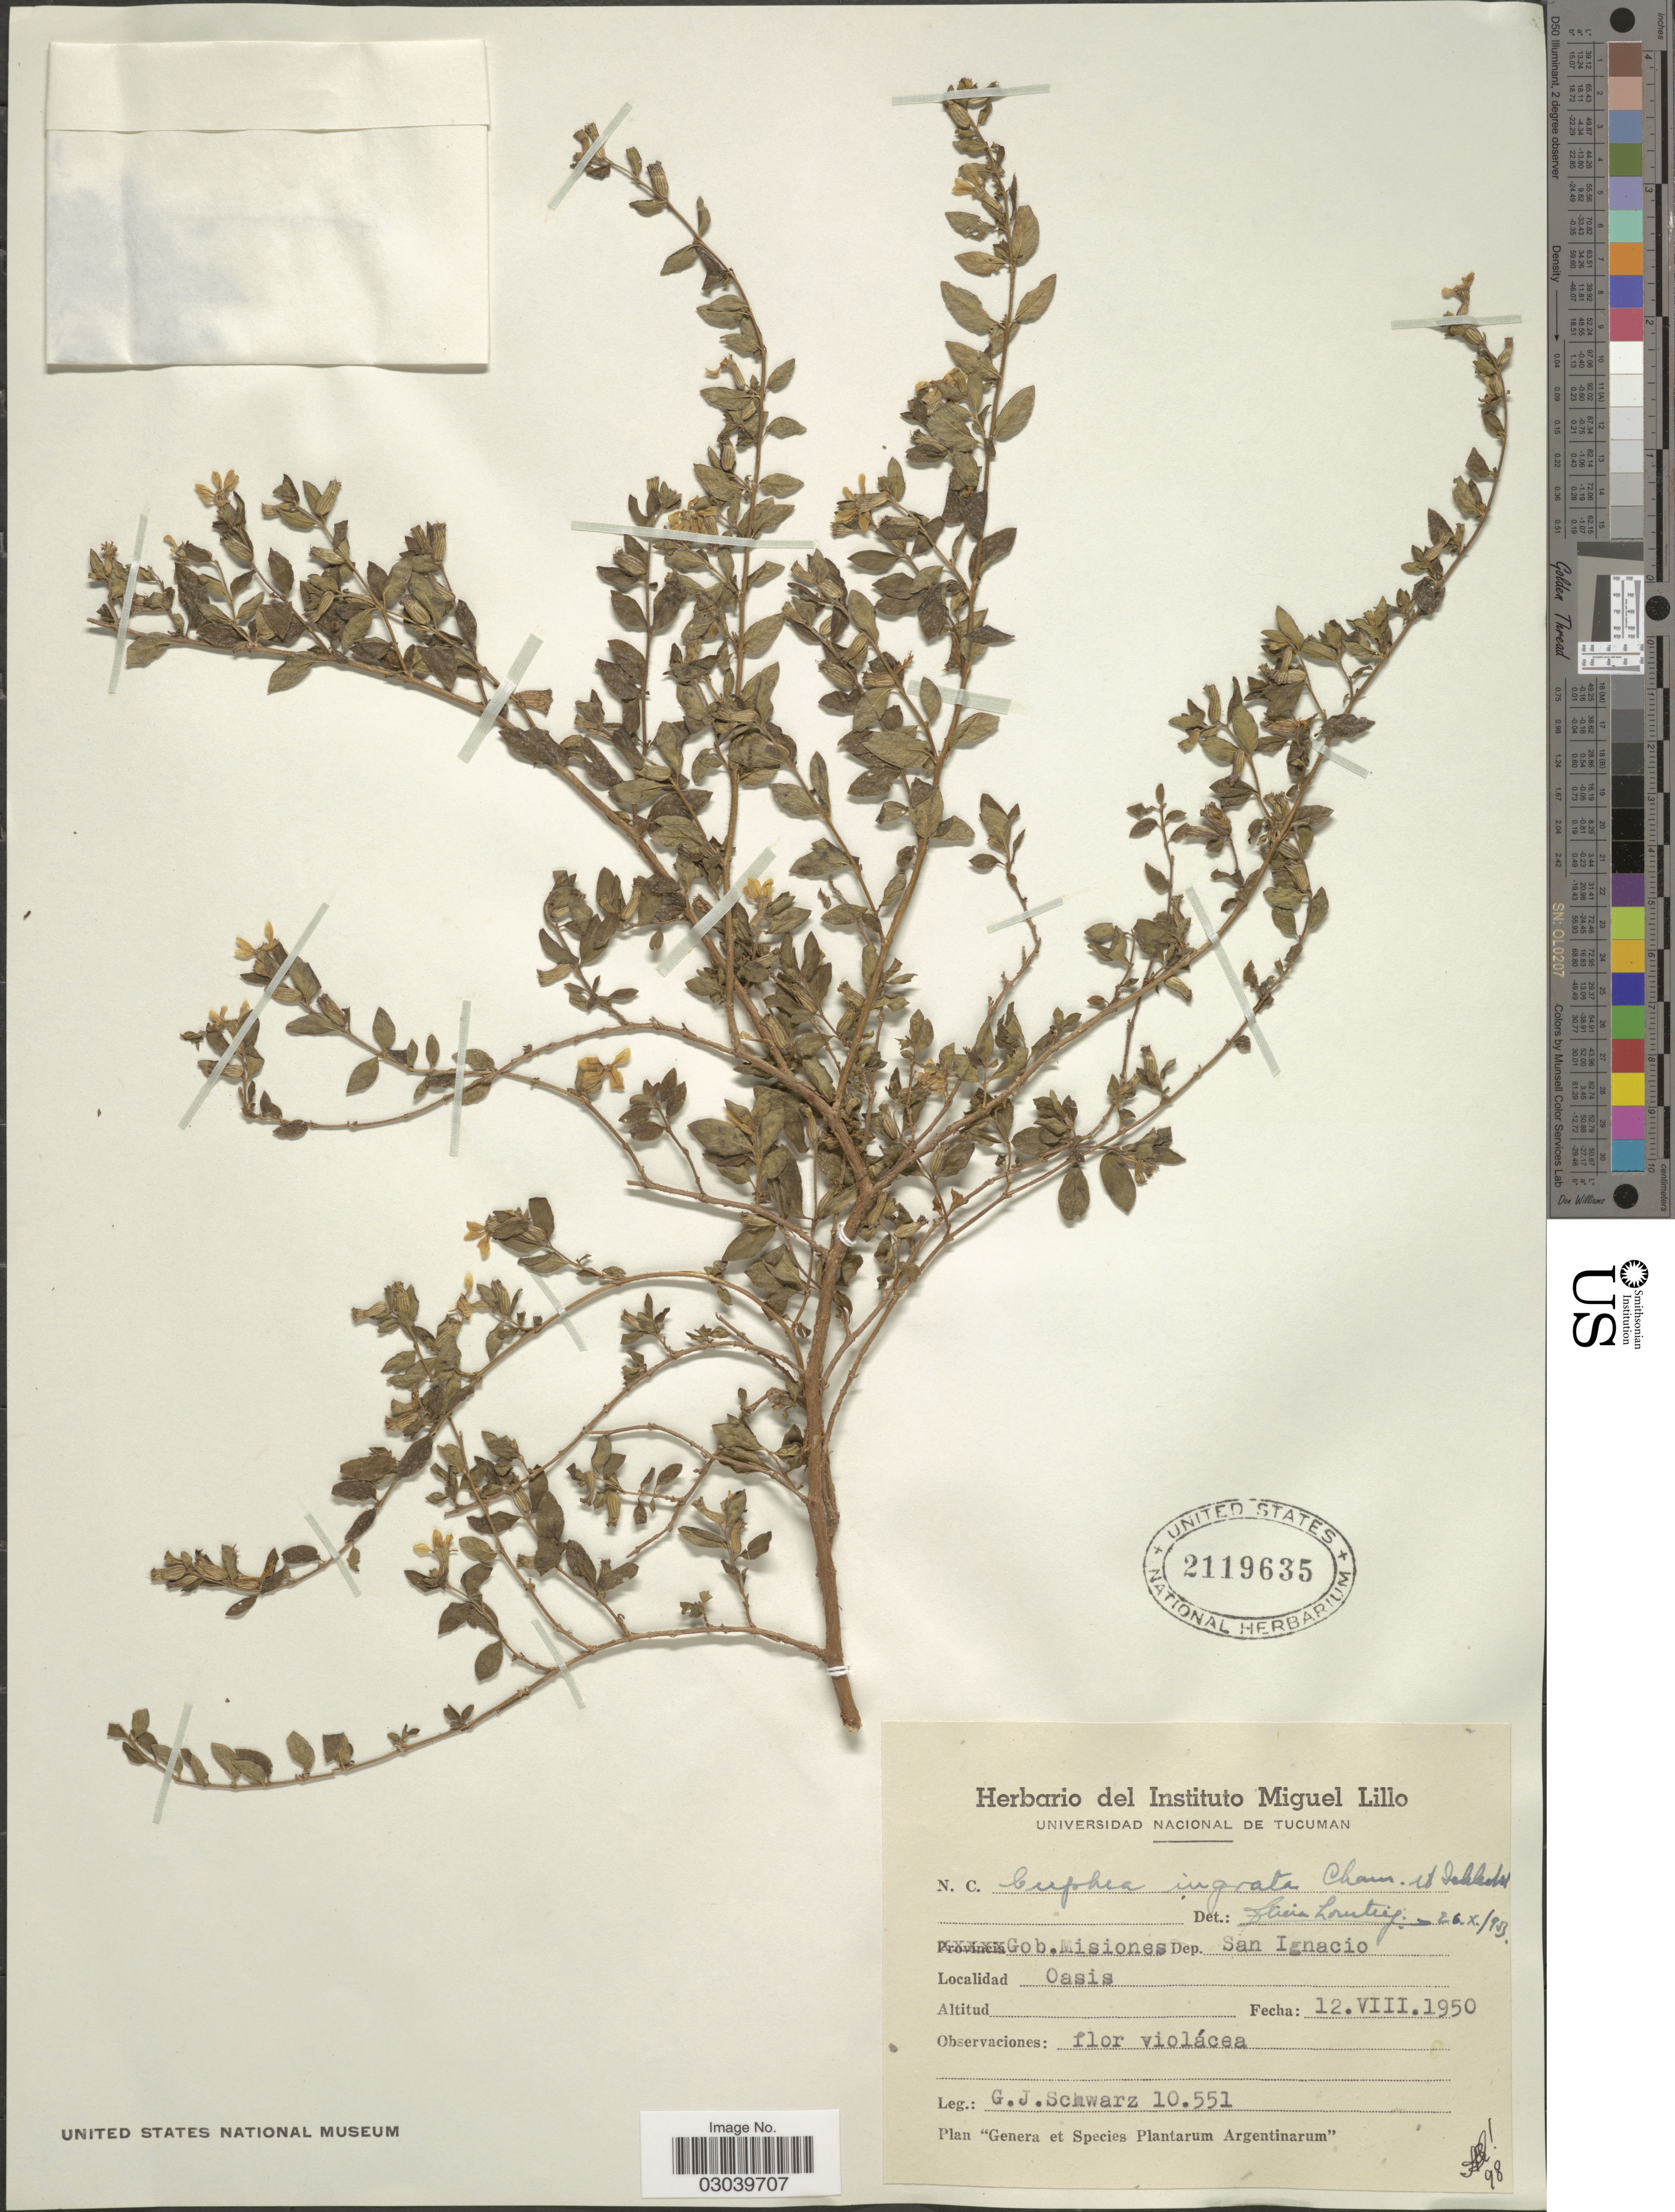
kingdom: Plantae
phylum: Tracheophyta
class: Magnoliopsida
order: Myrtales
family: Lythraceae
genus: Cuphea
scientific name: Cuphea ingrata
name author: Cham. & Schltdl.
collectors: G. J. Schwarz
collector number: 10551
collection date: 1950-08-12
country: Argentina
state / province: Misiones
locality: Gob. Misiones. Dep. San Ignacio. Oasis.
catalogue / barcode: US 2119635